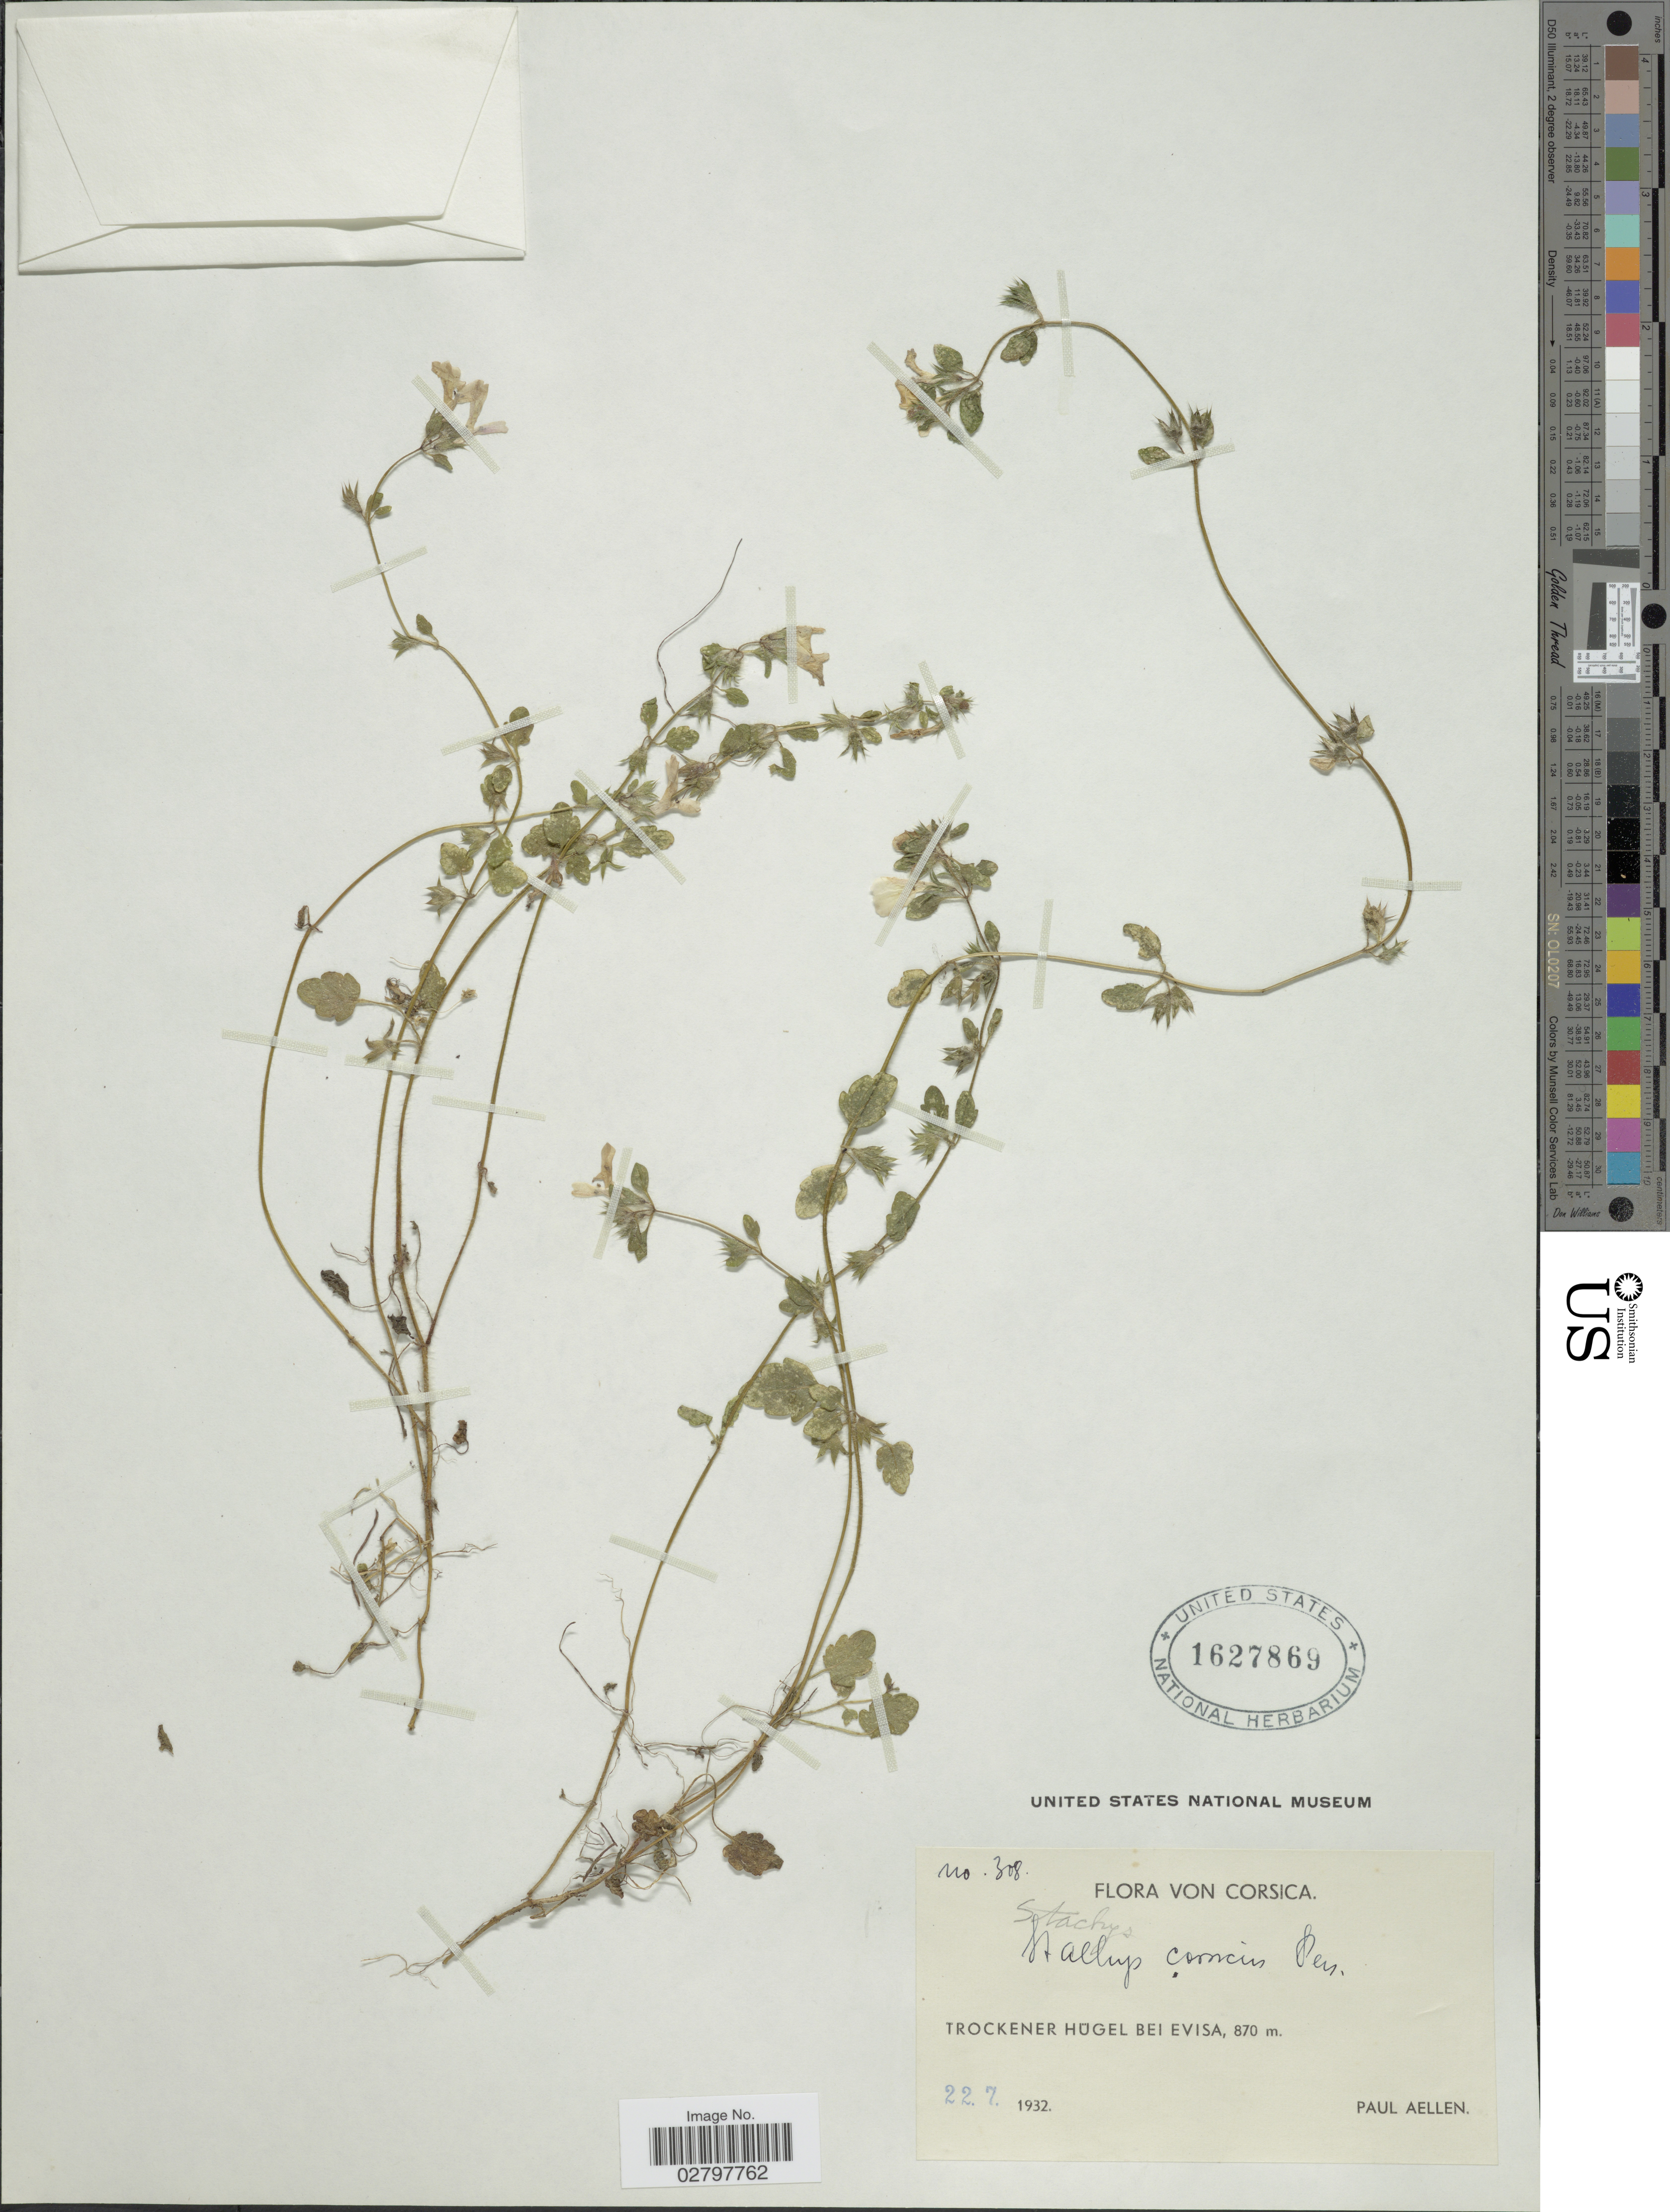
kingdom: Plantae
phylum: Tracheophyta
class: Magnoliopsida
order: Lamiales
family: Lamiaceae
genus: Stachys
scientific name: Stachys corsica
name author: Pers.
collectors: P. Aellen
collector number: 308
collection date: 1932-07-22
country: France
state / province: Corsica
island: Corse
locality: Trockener Hügel bei Evisa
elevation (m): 870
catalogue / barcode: US 1627869